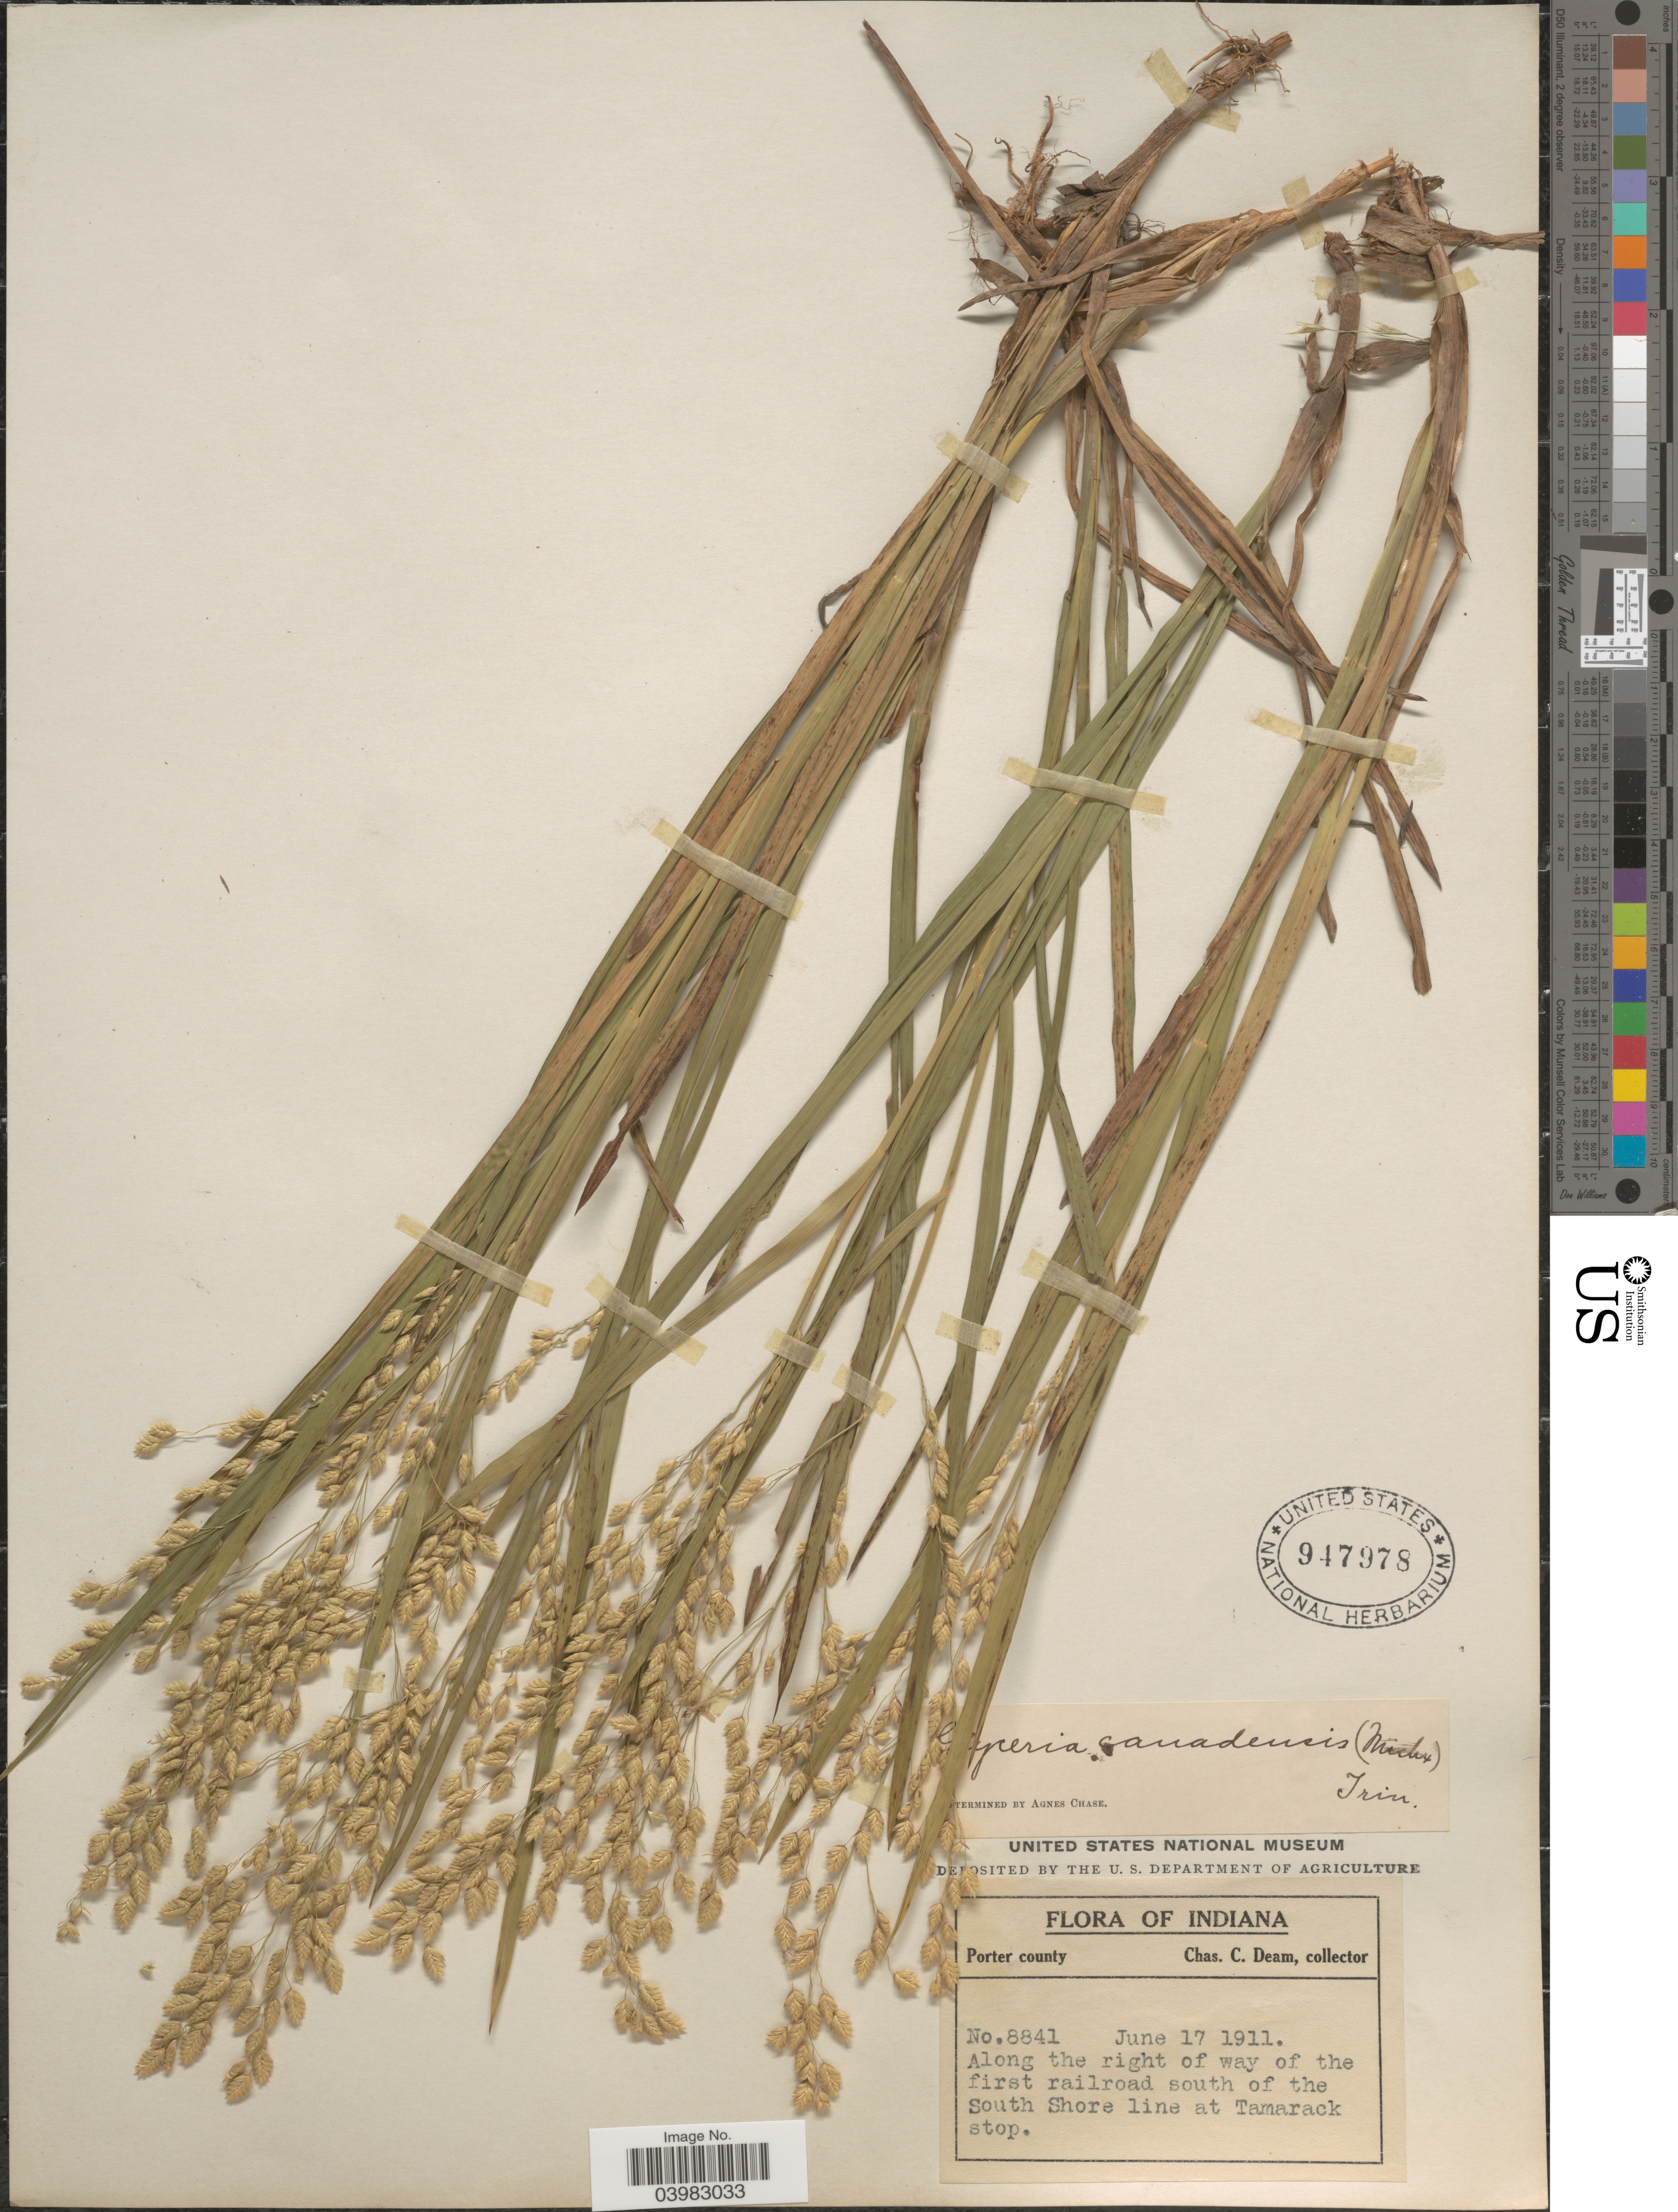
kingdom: Plantae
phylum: Tracheophyta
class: Liliopsida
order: Poales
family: Poaceae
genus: Glyceria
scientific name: Glyceria canadensis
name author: (Michx.) Trin.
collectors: C. C. Deam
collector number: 8841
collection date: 1911-06-17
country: United States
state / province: Indiana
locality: Porter county. Along the right of way of the first railroad south of the South Shore line at Tamarack stop.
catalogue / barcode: US 947978